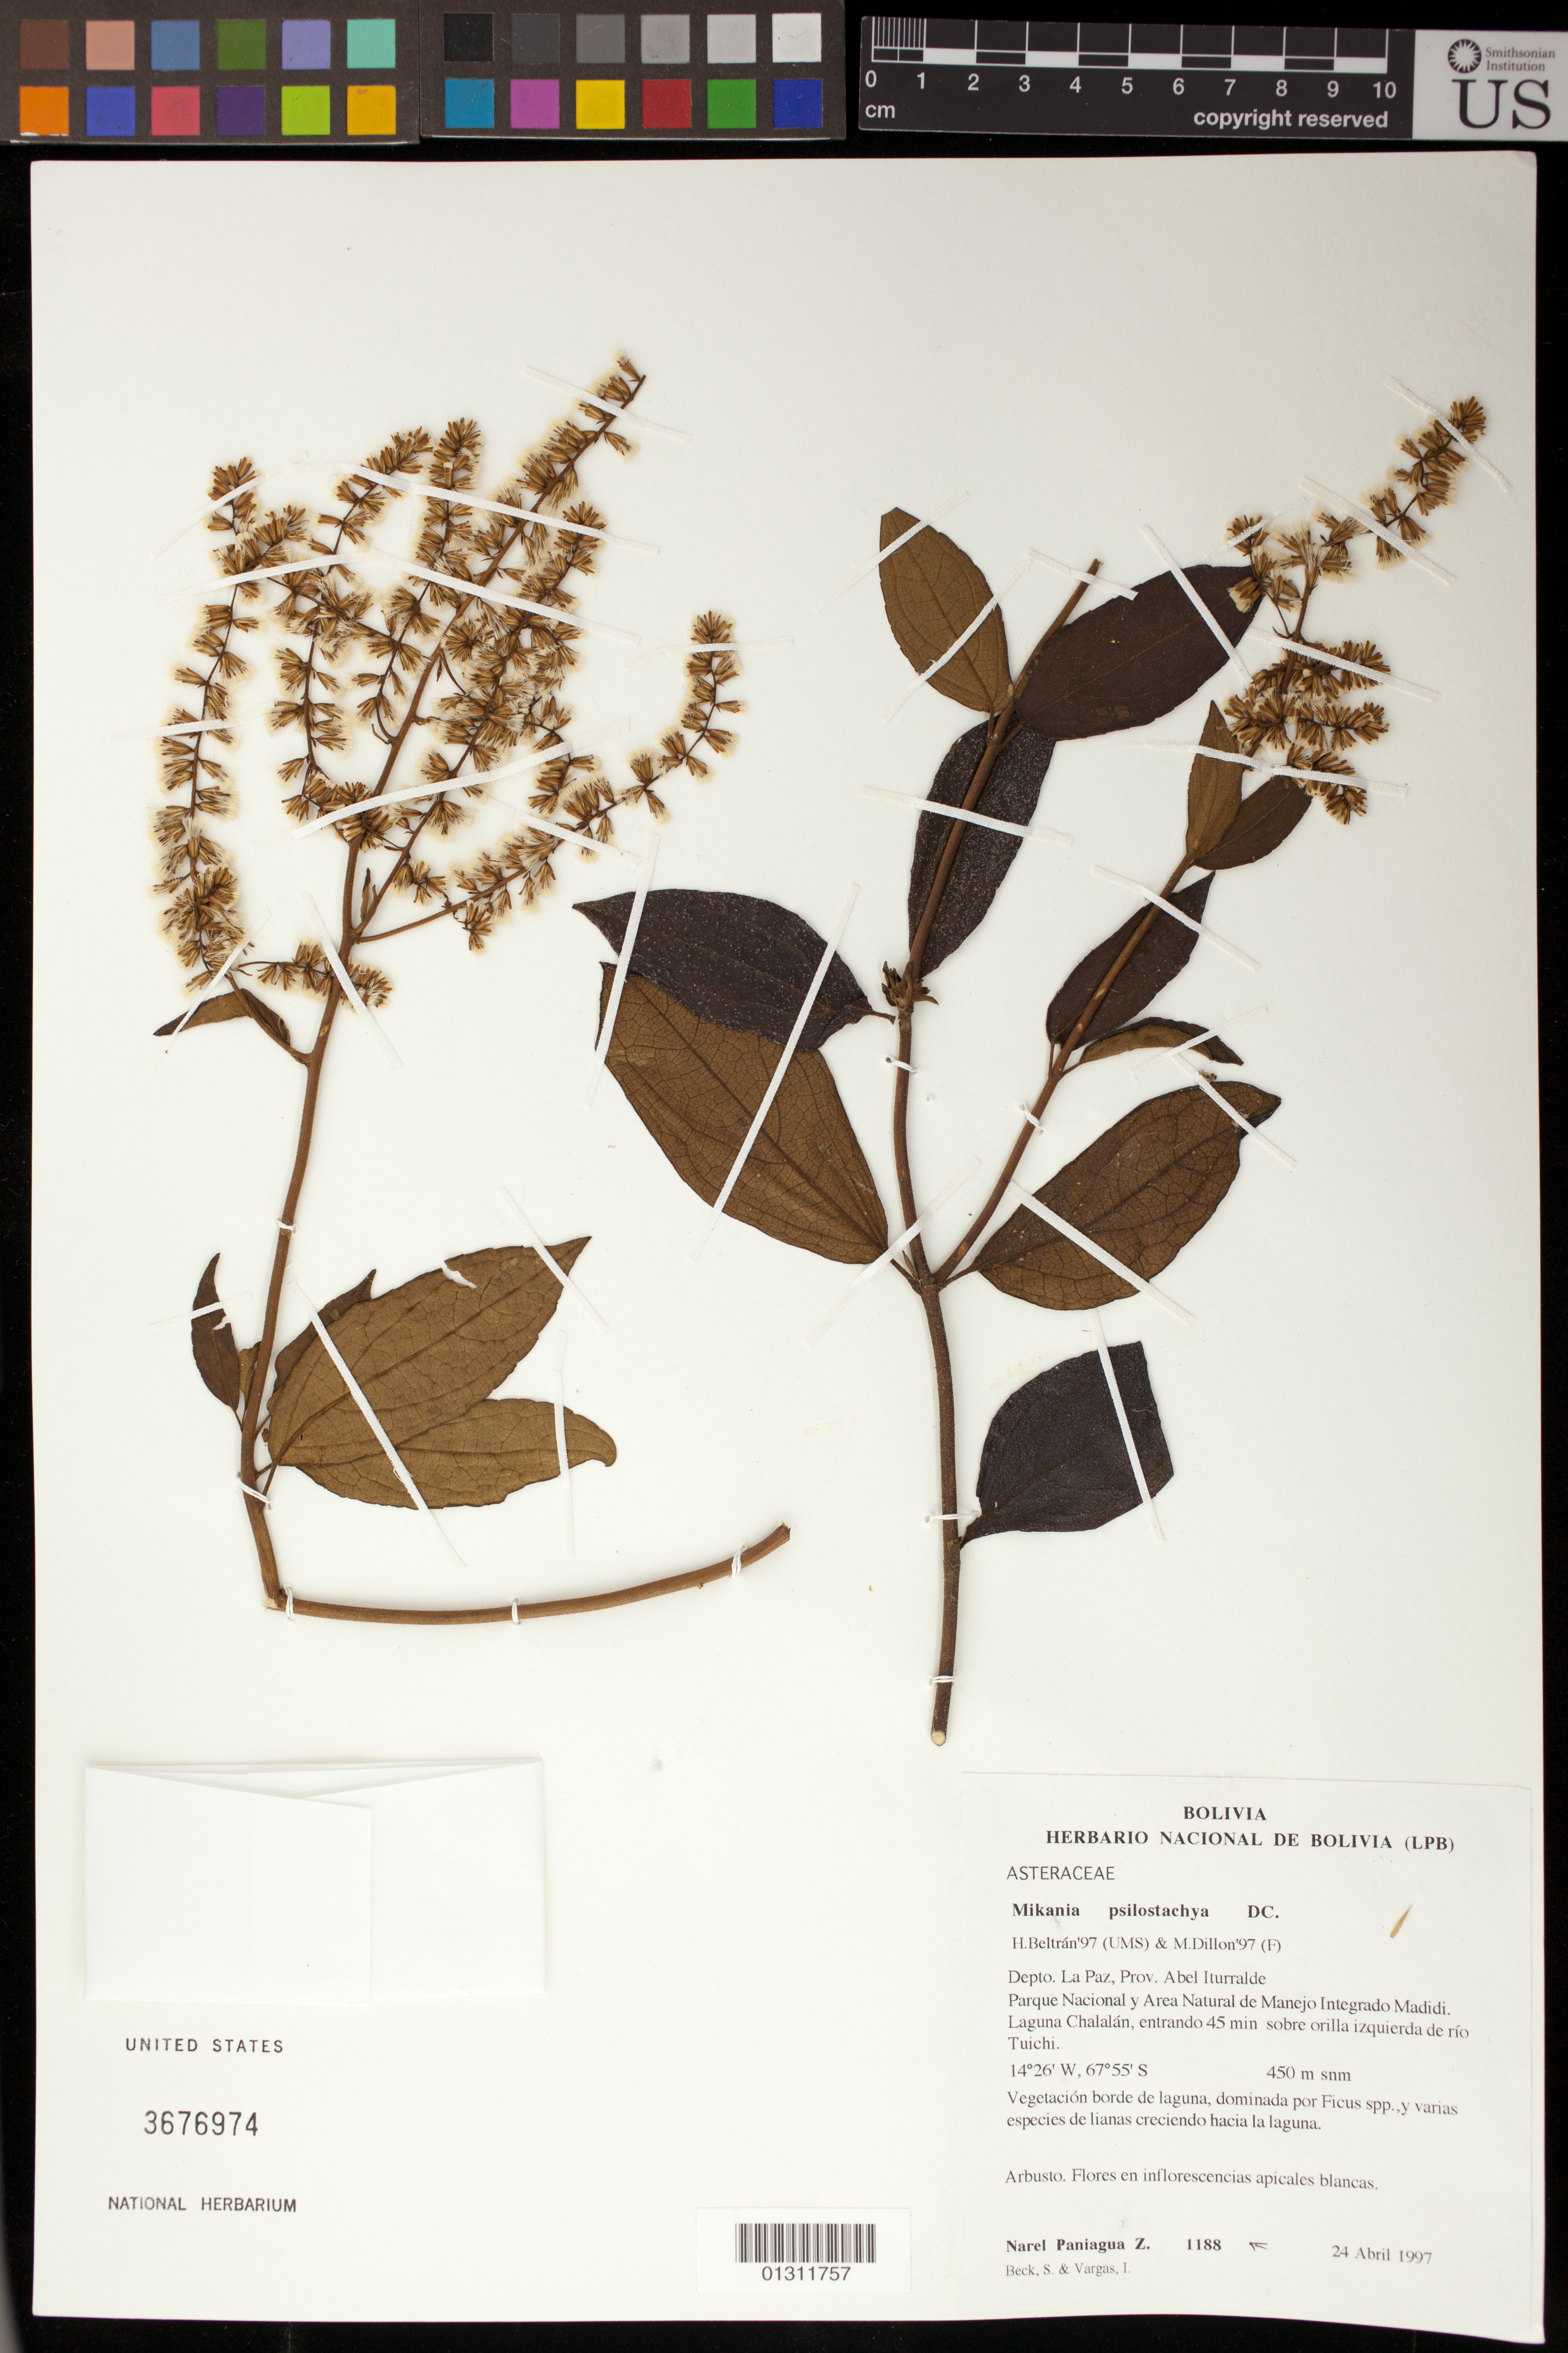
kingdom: Plantae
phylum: Tracheophyta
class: Magnoliopsida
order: Asterales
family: Asteraceae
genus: Mikania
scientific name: Mikania psilostachya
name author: DC.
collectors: N. Paniagua, S. G. Beck & I. Vargas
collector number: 1188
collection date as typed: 24 Apr 1997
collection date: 1997-04-24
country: Bolivia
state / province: La Paz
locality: Prov. Abel Iturralde: Parque Nacional y Area Natural de Manejo Integrado Madidi. Laguna Chalalán, entrando 45 min sobre orilla izquierda de Río Tuichi.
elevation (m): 450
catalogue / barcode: US 3676974